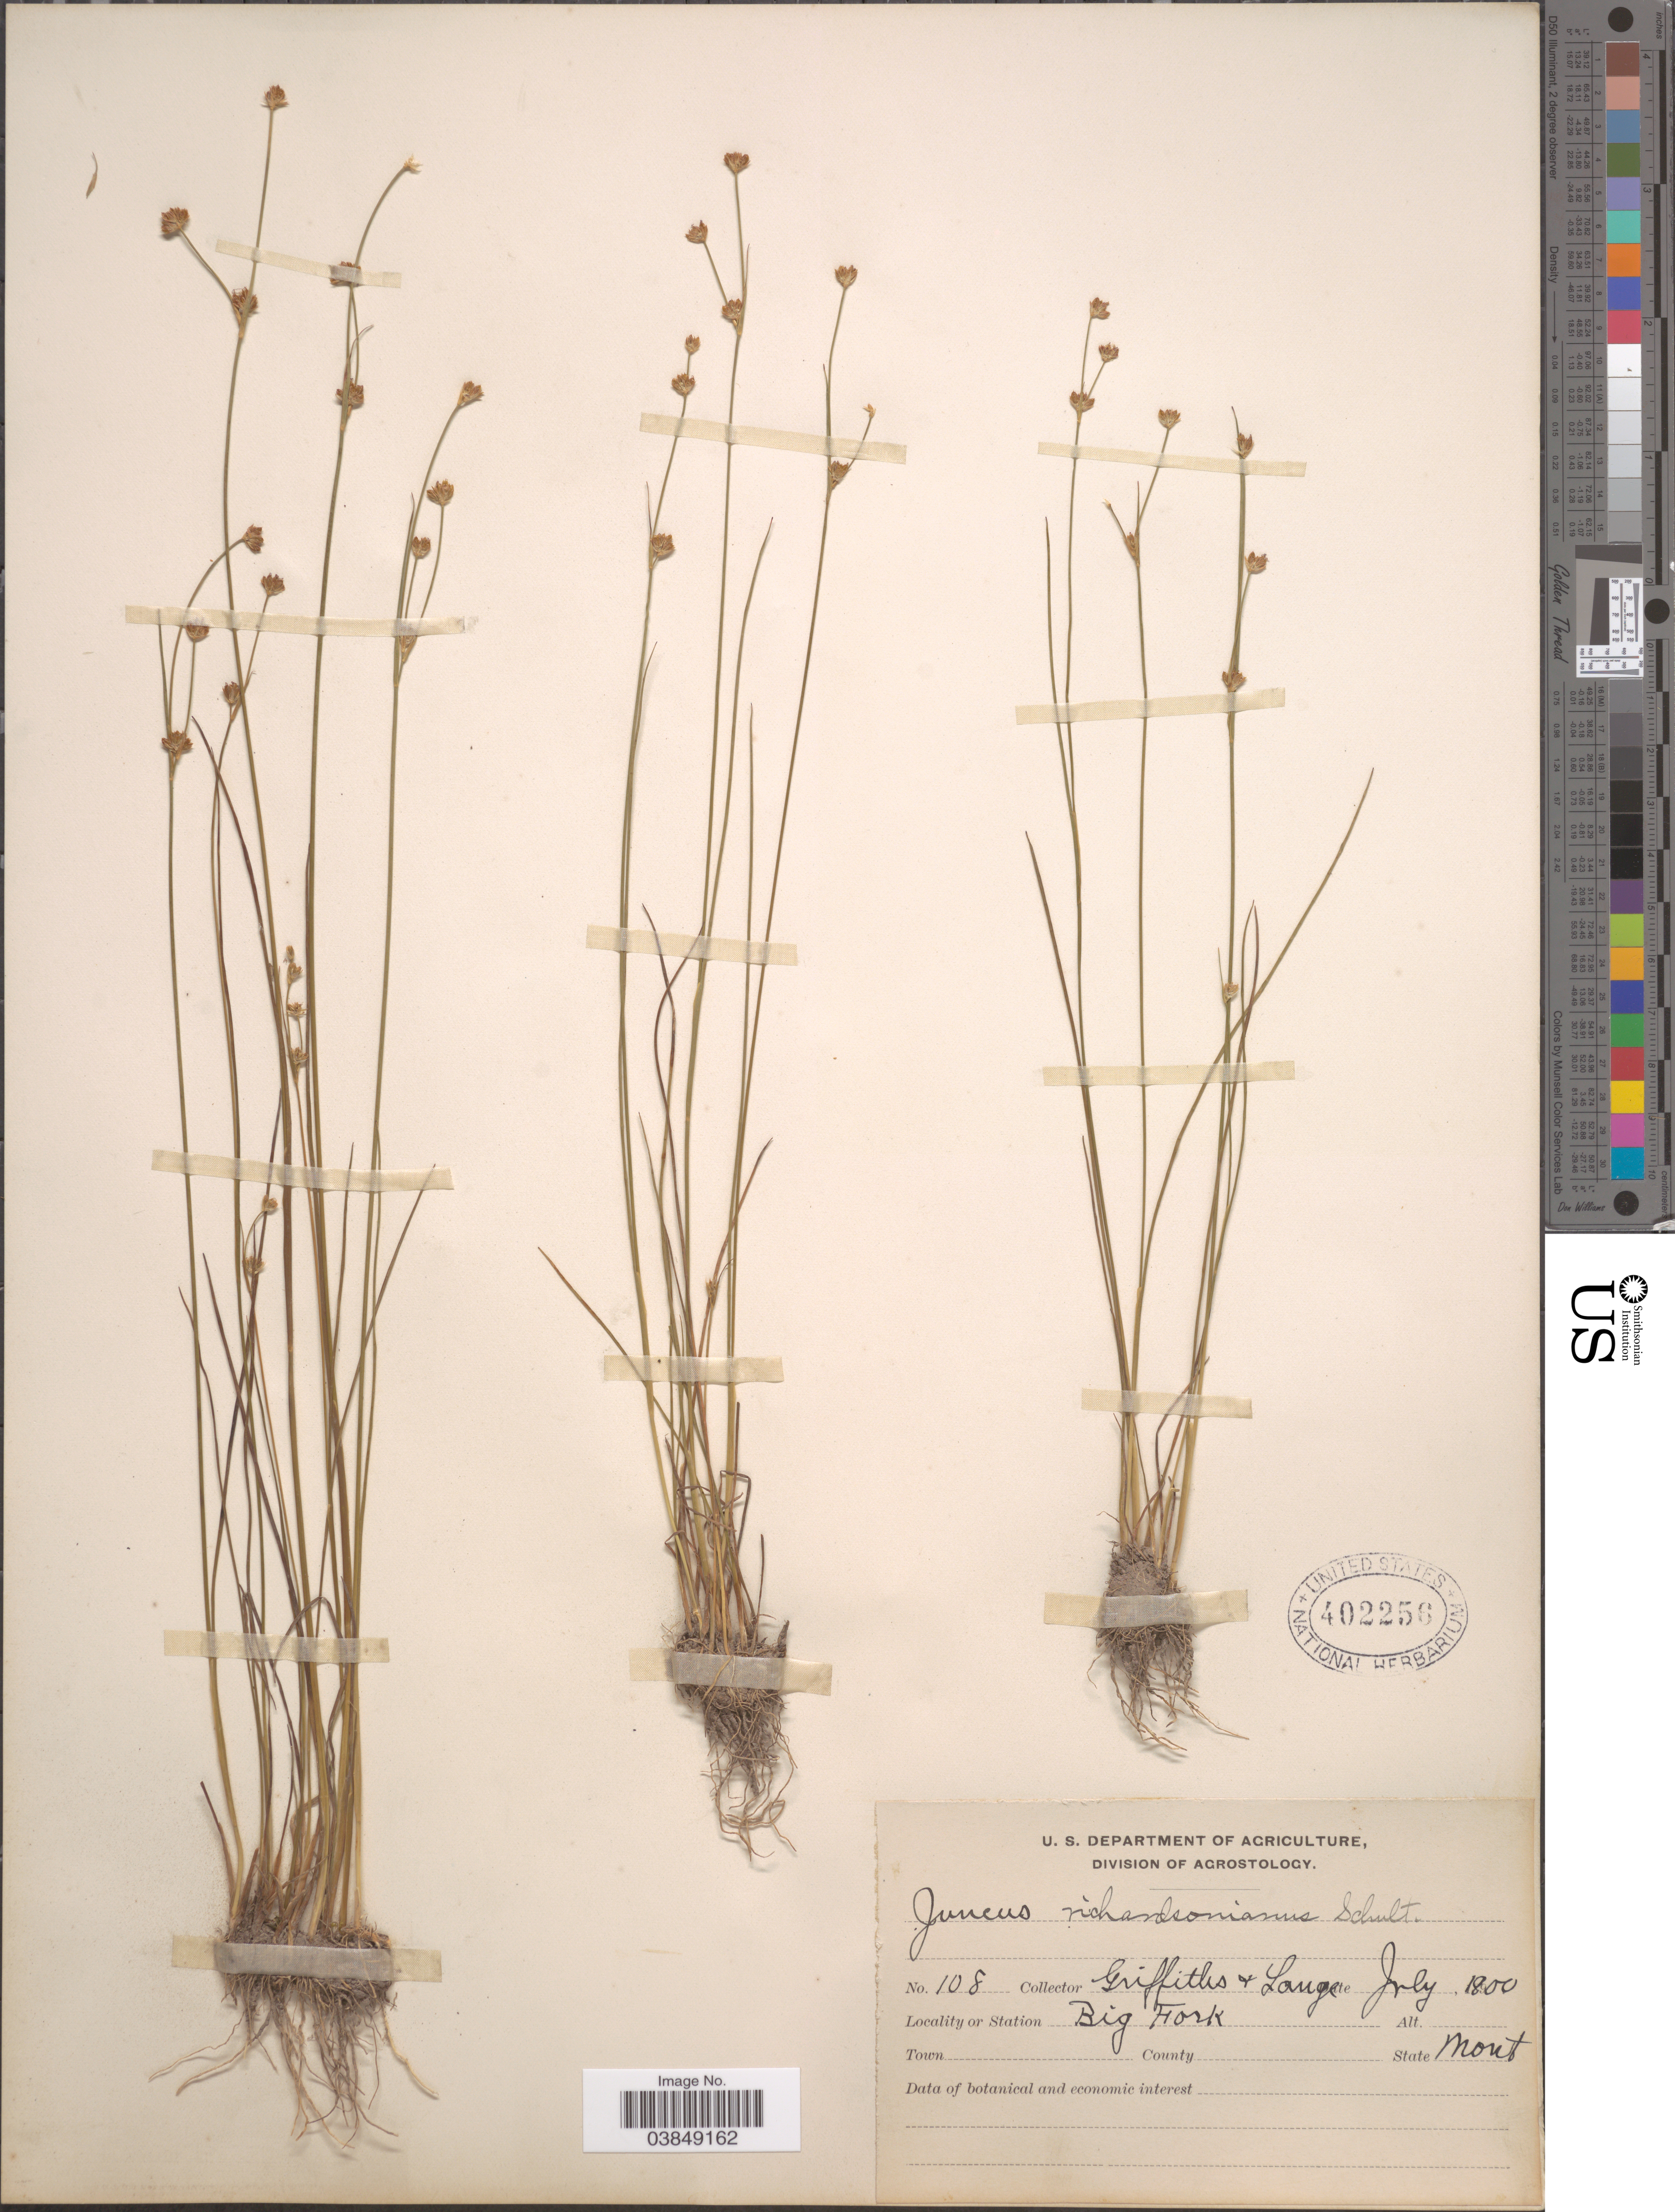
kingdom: Plantae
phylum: Tracheophyta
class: Liliopsida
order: Poales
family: Juncaceae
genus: Juncus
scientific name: Juncus alpinus var. rariflorus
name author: (Hartm.) Hartm.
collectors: -- Griffiths & -- Lange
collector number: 108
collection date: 1800-07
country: United States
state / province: Montana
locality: Station Big Fork.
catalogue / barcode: US 402256